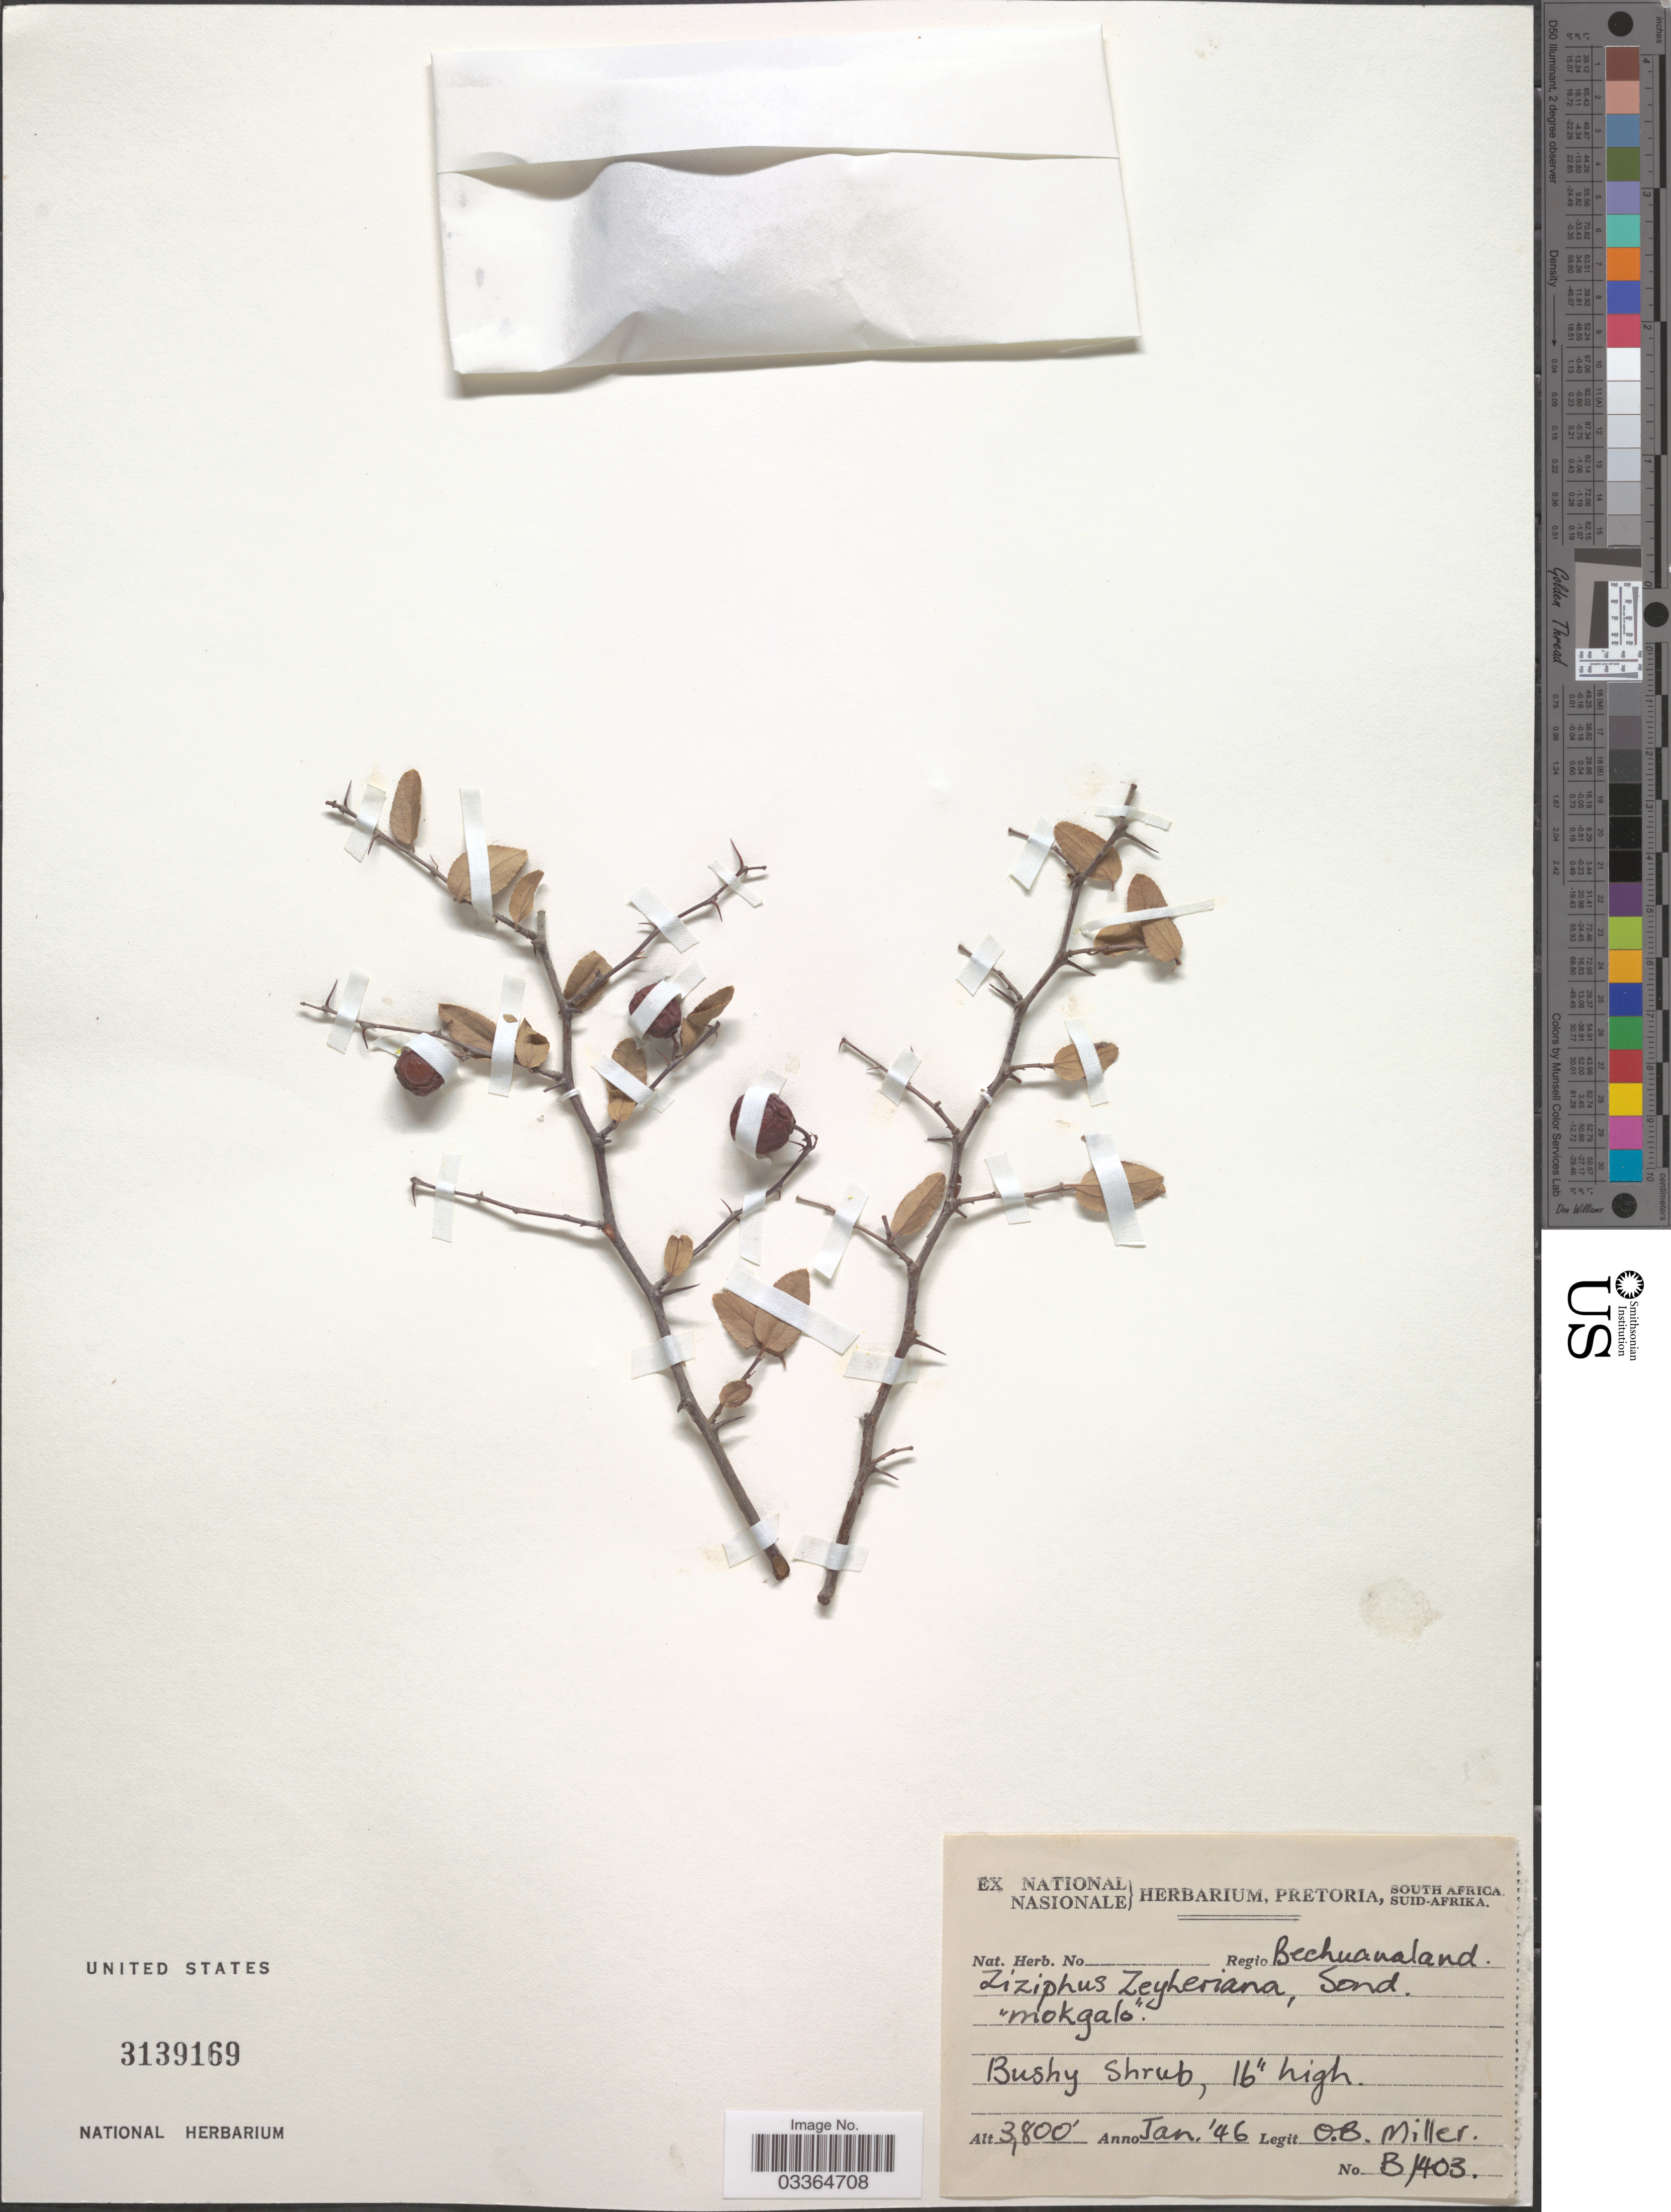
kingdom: Plantae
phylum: Tracheophyta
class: Magnoliopsida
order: Rosales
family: Rhamnaceae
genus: Ziziphus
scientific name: Ziziphus zeyheriana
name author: Sond.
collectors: O. B. Miller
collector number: B 1403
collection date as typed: Transcribed d/m/y: /1/46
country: Botswana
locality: Regio Bechuanaland.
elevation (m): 1158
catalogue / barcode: US 3139169